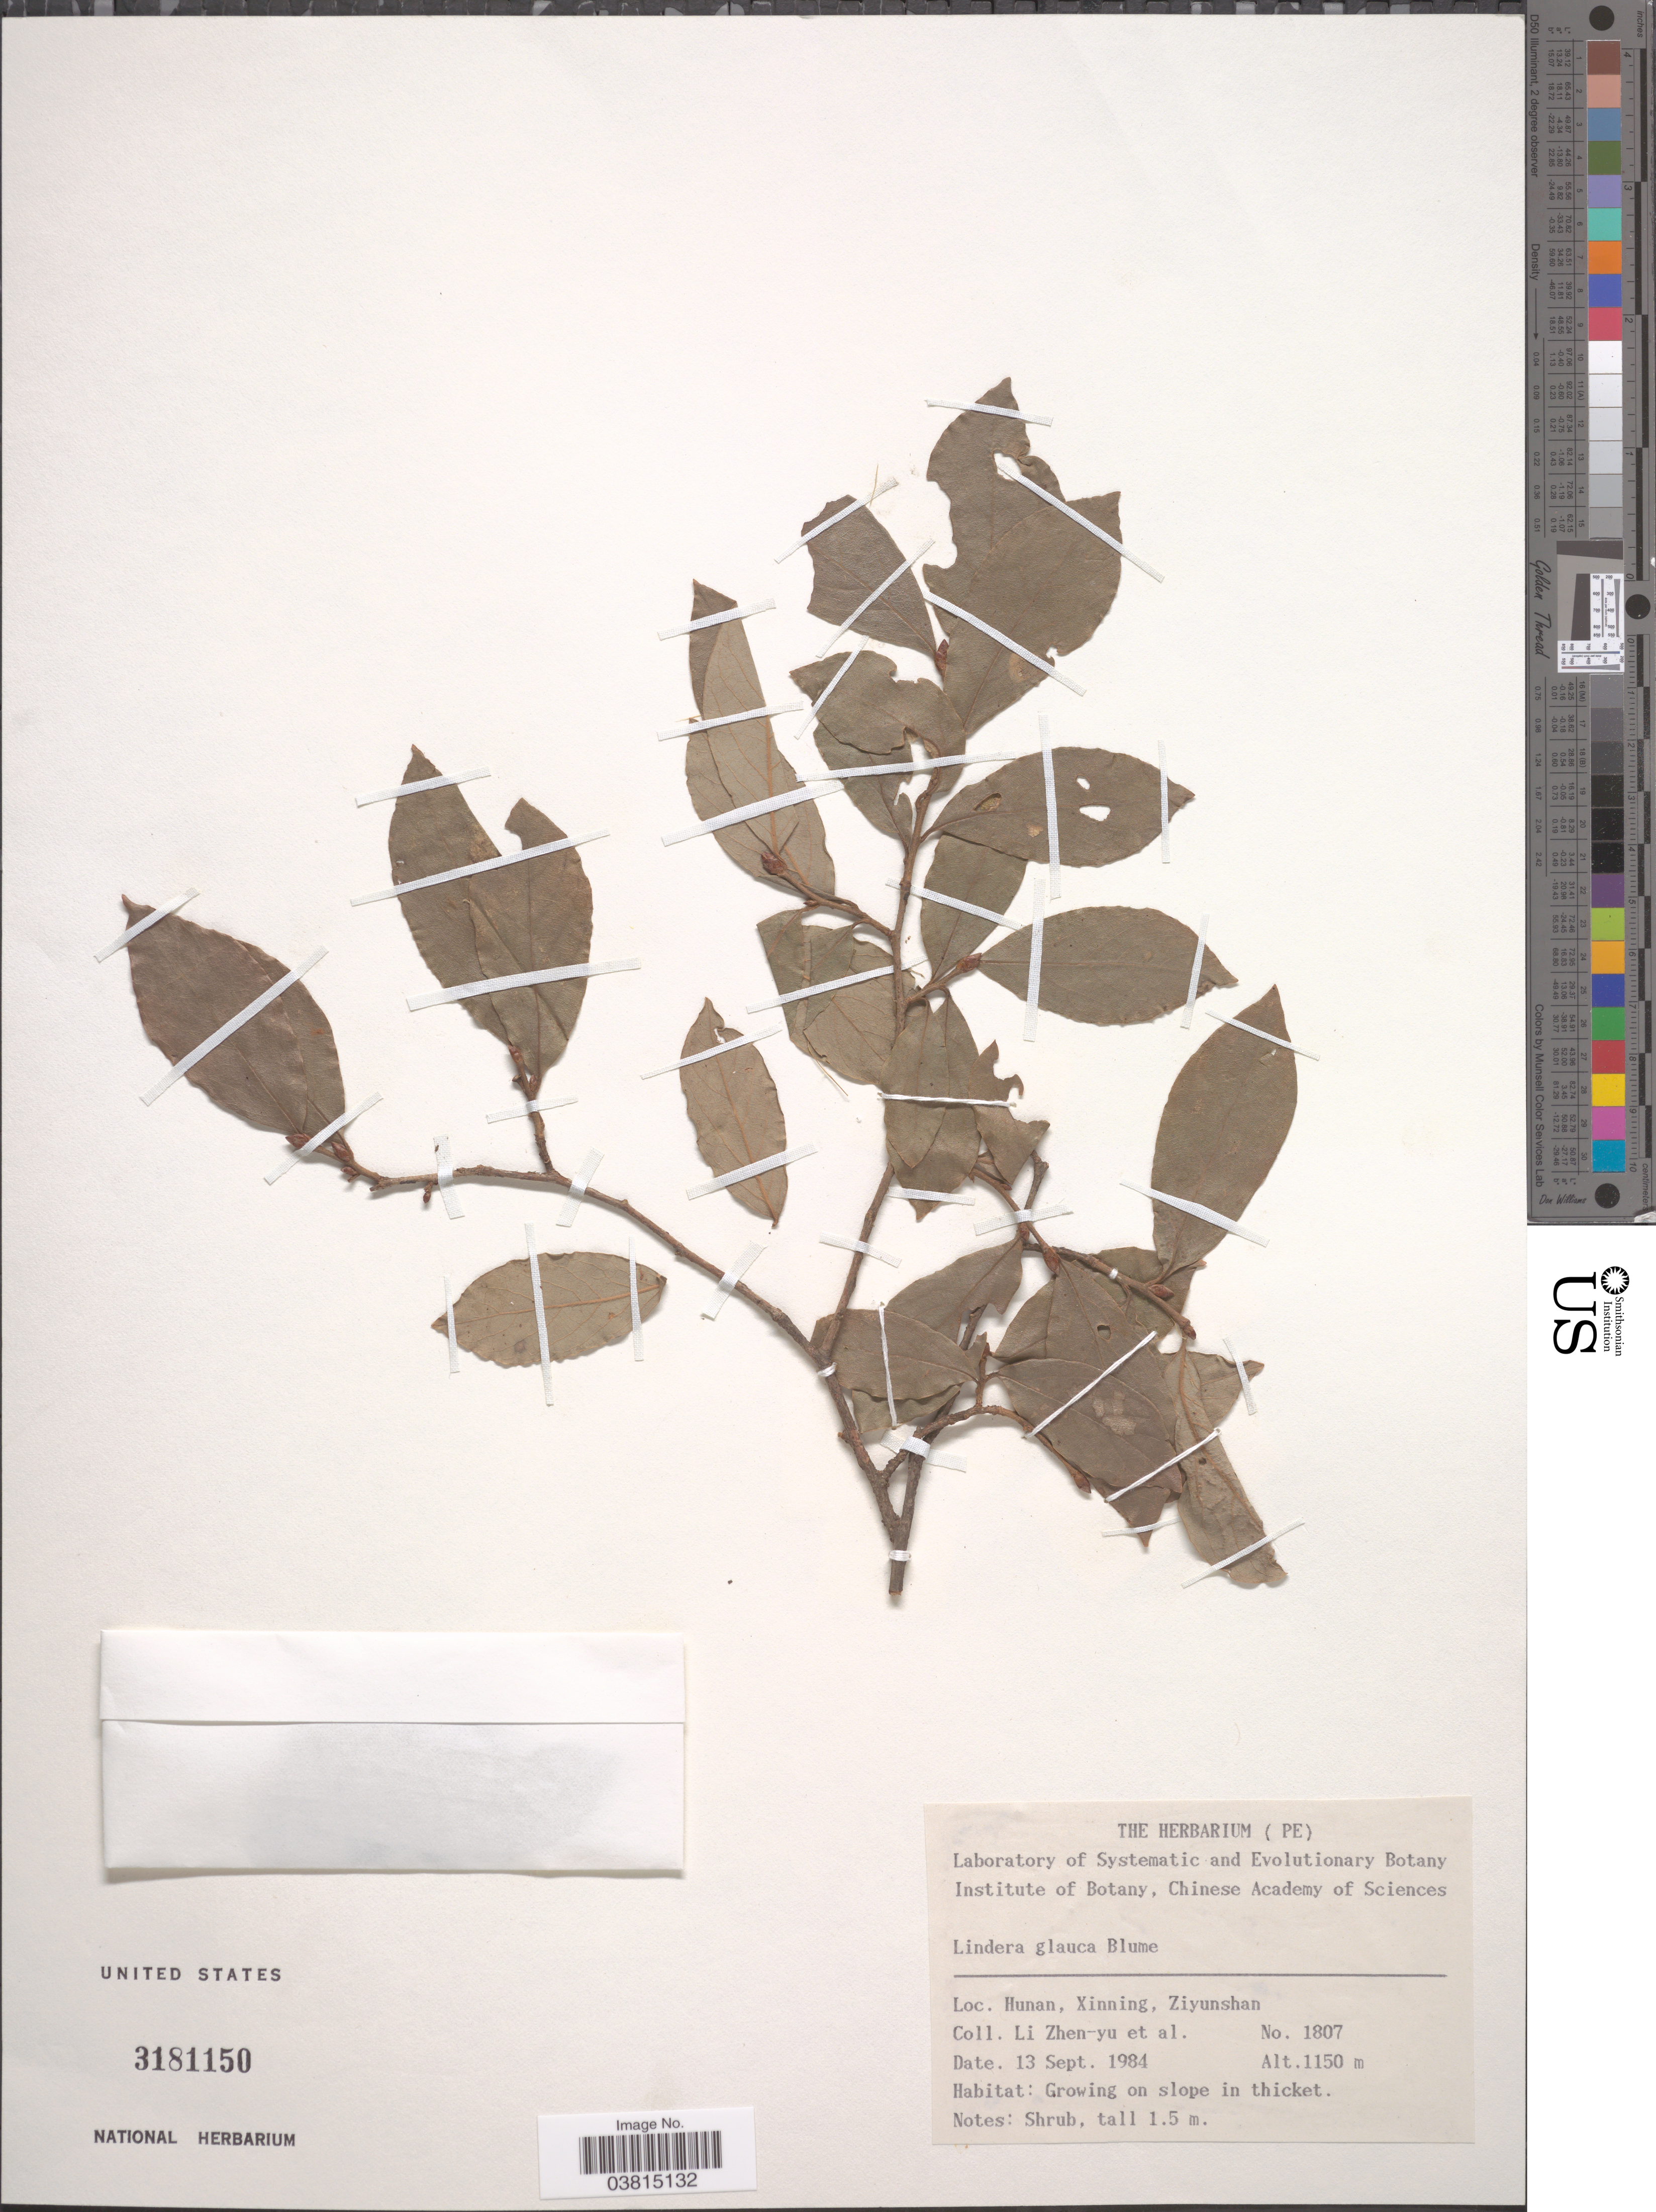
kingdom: Plantae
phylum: Tracheophyta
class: Magnoliopsida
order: Laurales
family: Lauraceae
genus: Lindera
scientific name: Lindera glauca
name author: (Siebold & Zucc.) Blume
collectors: Z. Y. Li & et al.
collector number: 1807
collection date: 1984-09-13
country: China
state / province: Hunan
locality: Xinning, Ziyunshan.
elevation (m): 1150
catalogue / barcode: US 3181150